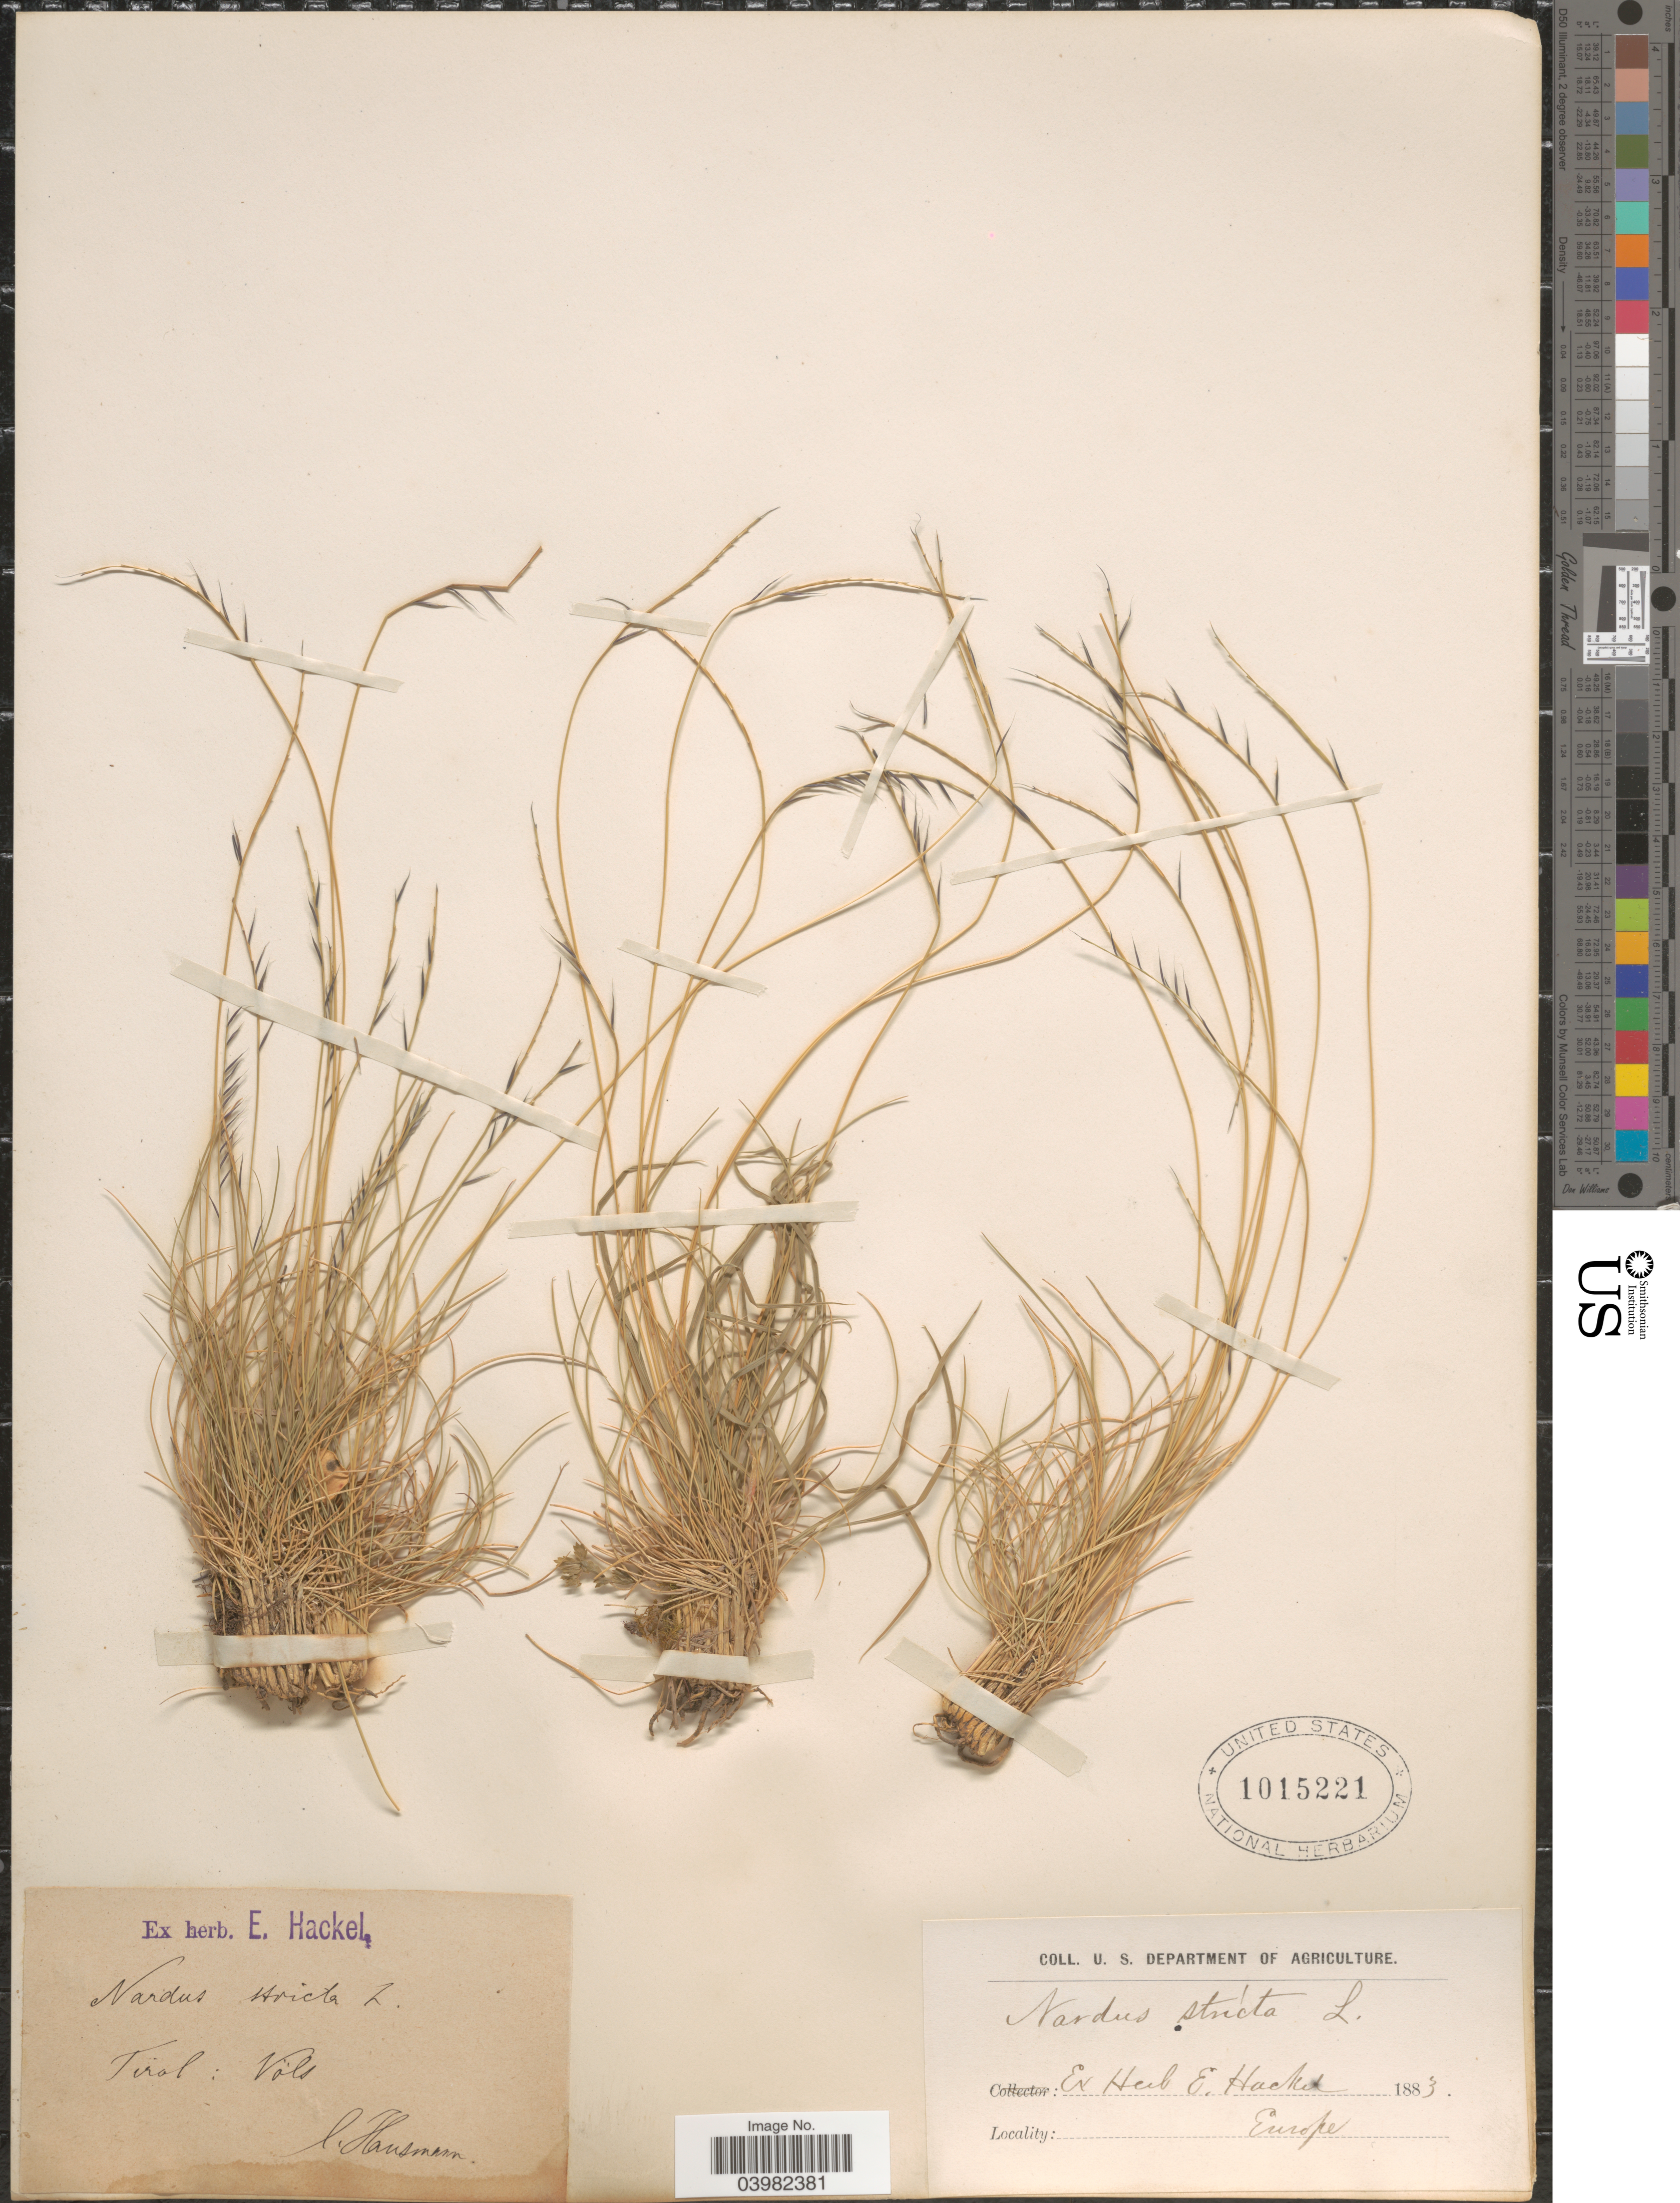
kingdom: Plantae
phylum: Tracheophyta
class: Liliopsida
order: Poales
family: Poaceae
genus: Nardus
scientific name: Nardus stricta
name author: L.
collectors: -. Hausmann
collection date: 1883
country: Austria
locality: Tirol: Völs. Europe.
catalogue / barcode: US 1015221